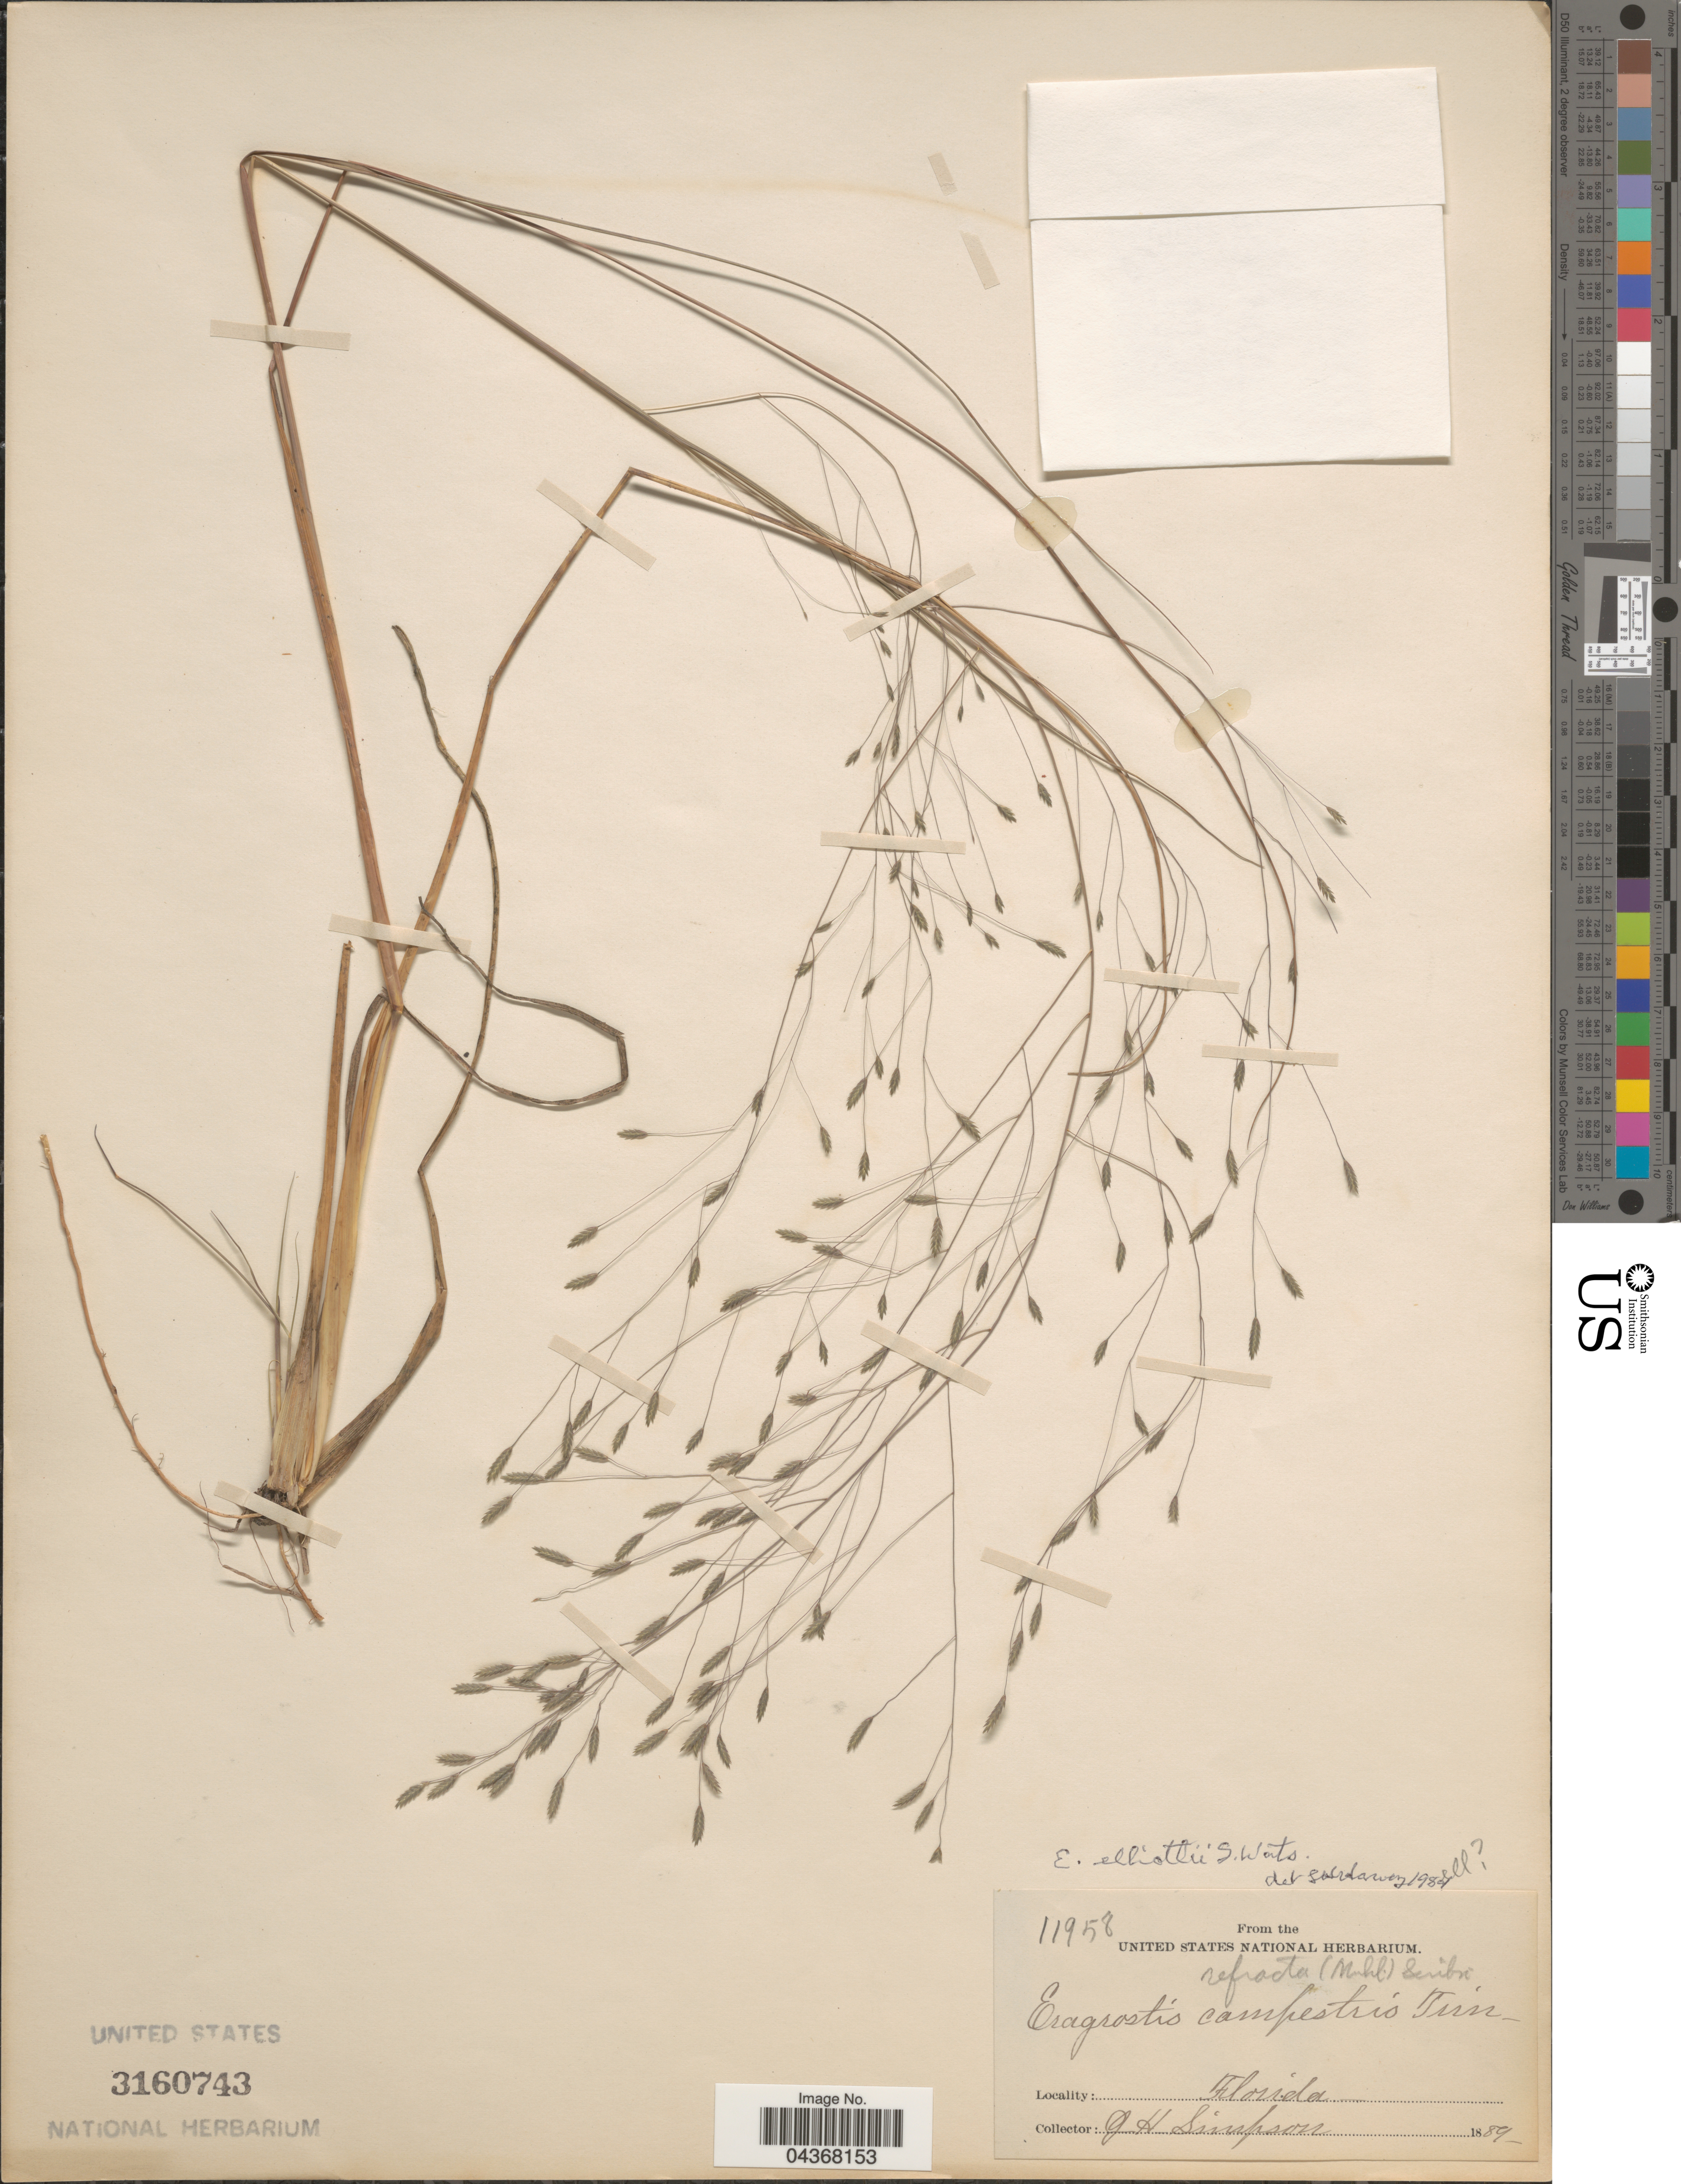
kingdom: Plantae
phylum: Tracheophyta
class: Liliopsida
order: Poales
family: Poaceae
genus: Eragrostis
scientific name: Eragrostis elliottii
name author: S. Watson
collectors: J. H. Simpson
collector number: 11958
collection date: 1889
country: United States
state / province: Florida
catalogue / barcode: US 3160743